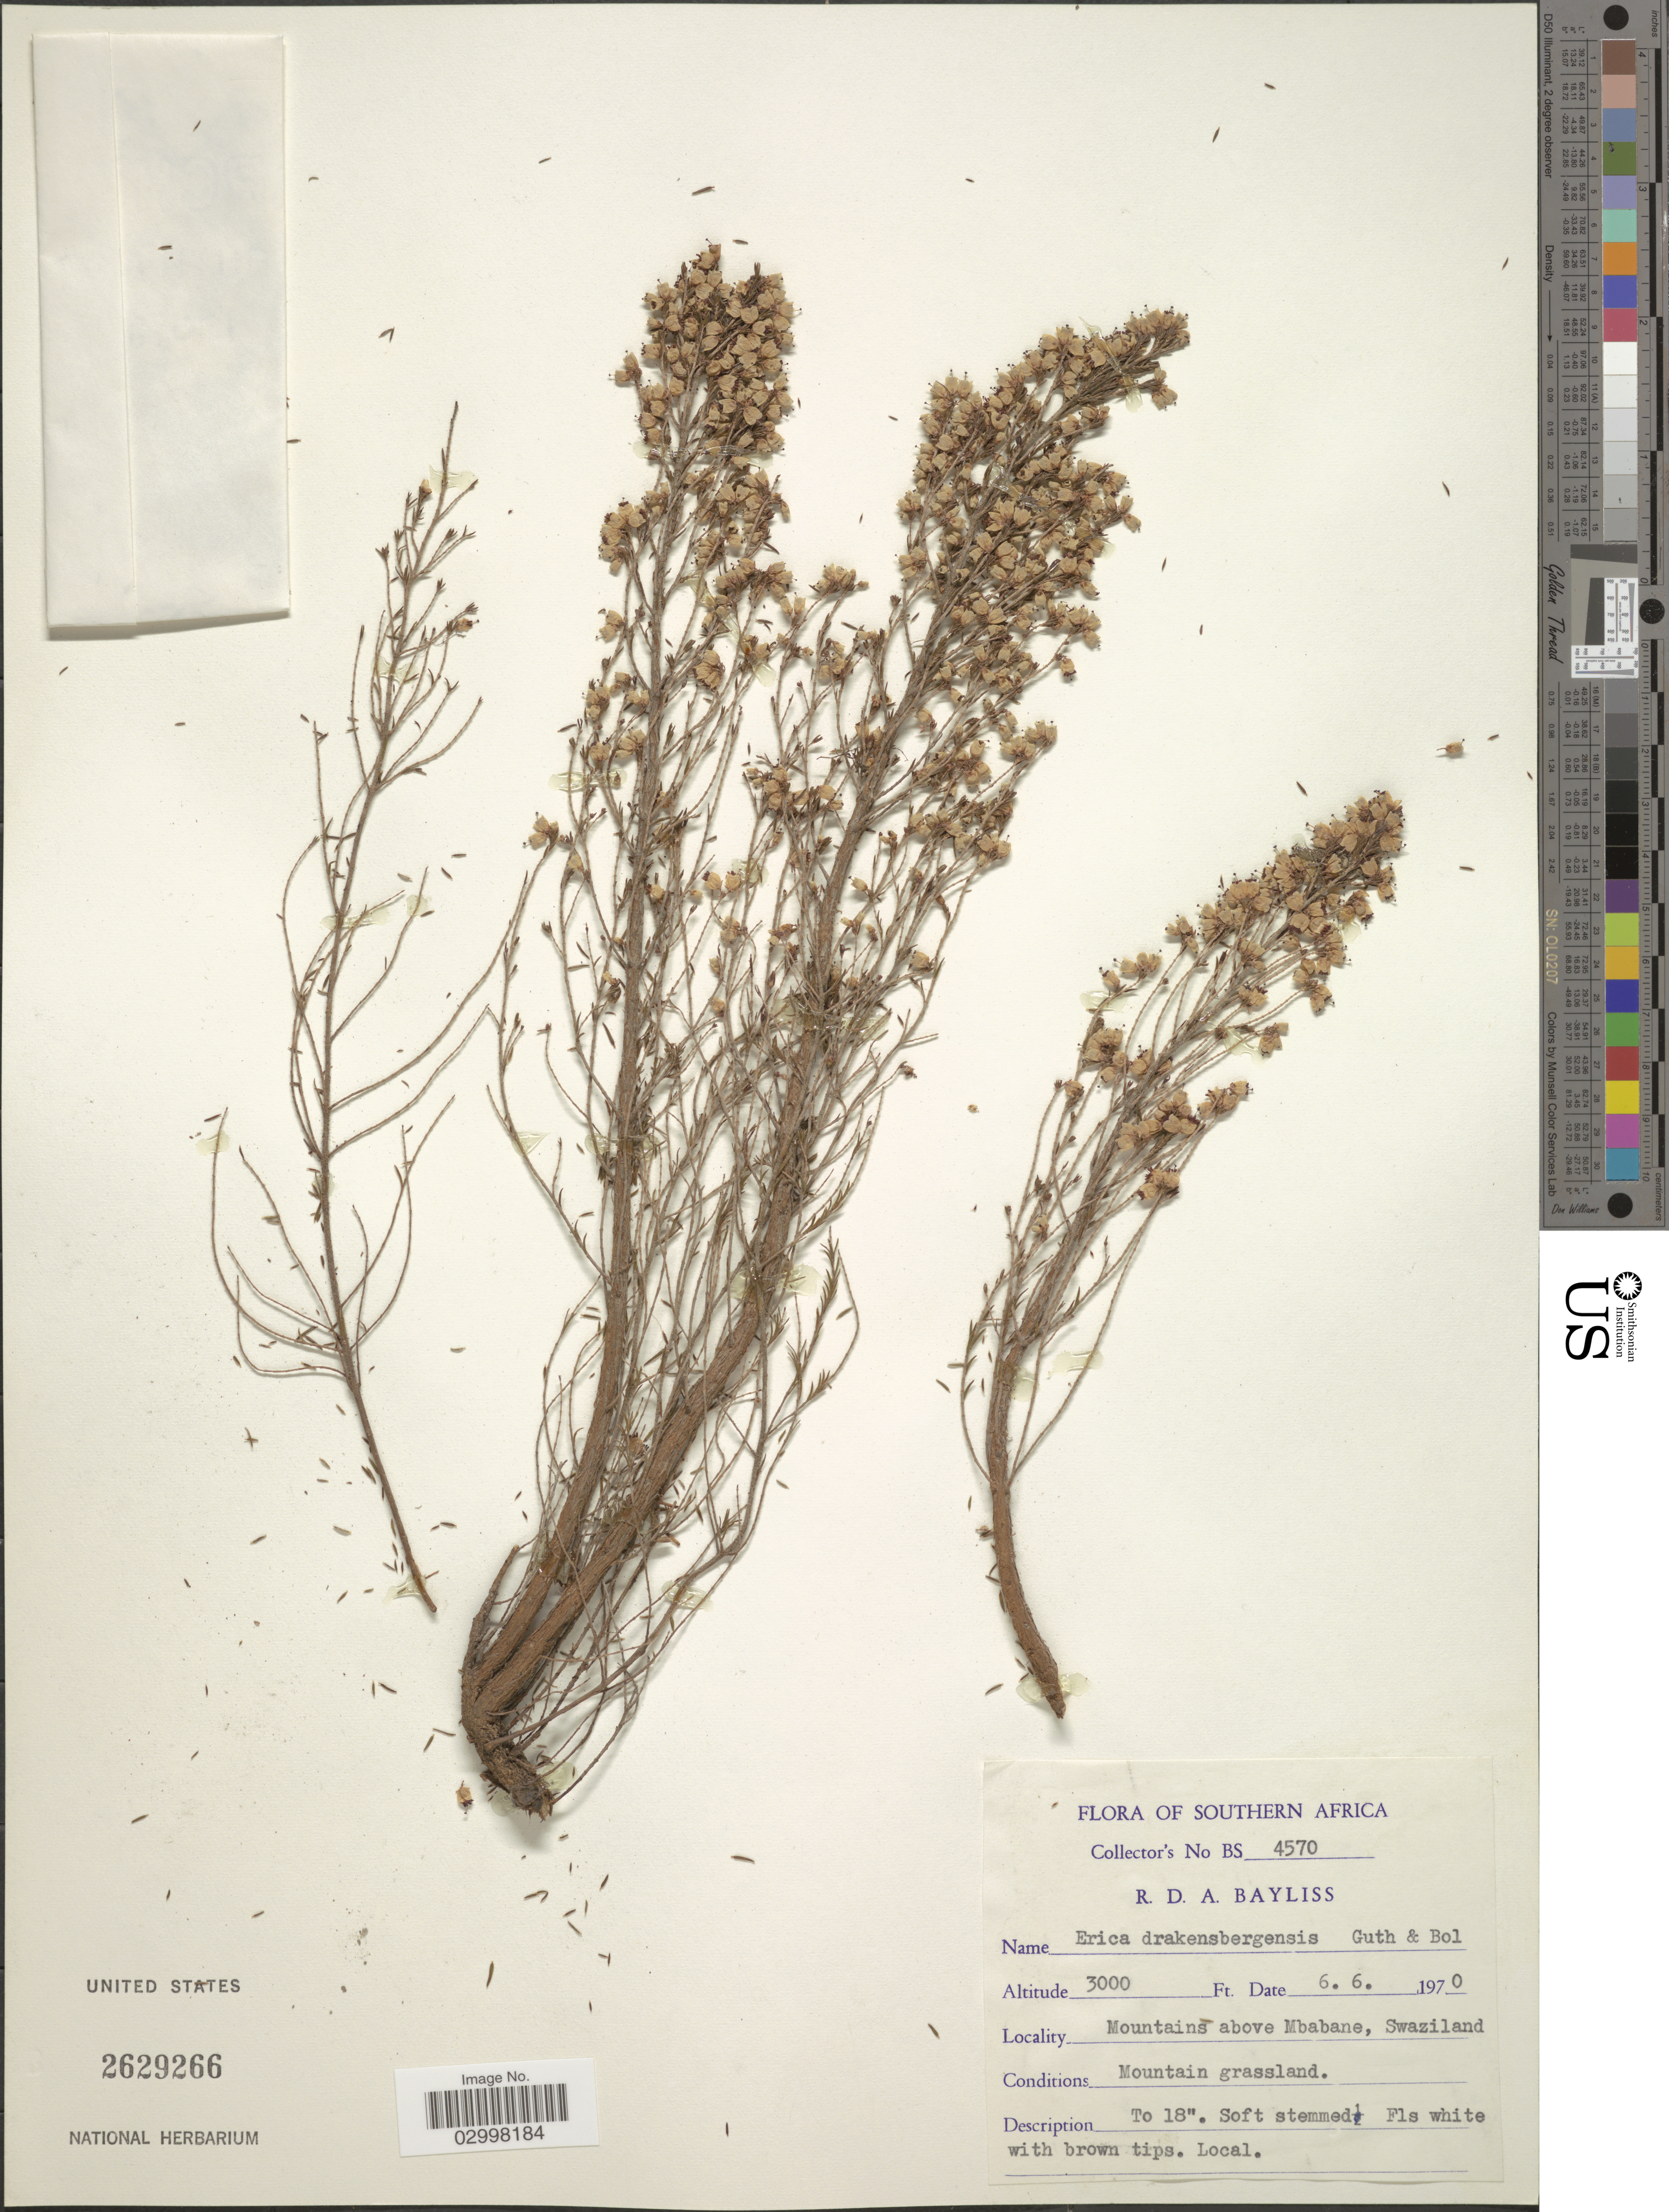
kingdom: Plantae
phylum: Tracheophyta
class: Magnoliopsida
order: Ericales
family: Ericaceae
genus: Erica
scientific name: Erica drakensbergensis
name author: Guthrie & Bolus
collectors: R. Bayliss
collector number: BS 4570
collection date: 1970-06-06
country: Eswatini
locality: Southern Africa. Mountains above Mbabane.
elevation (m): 914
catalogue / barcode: US 2629266